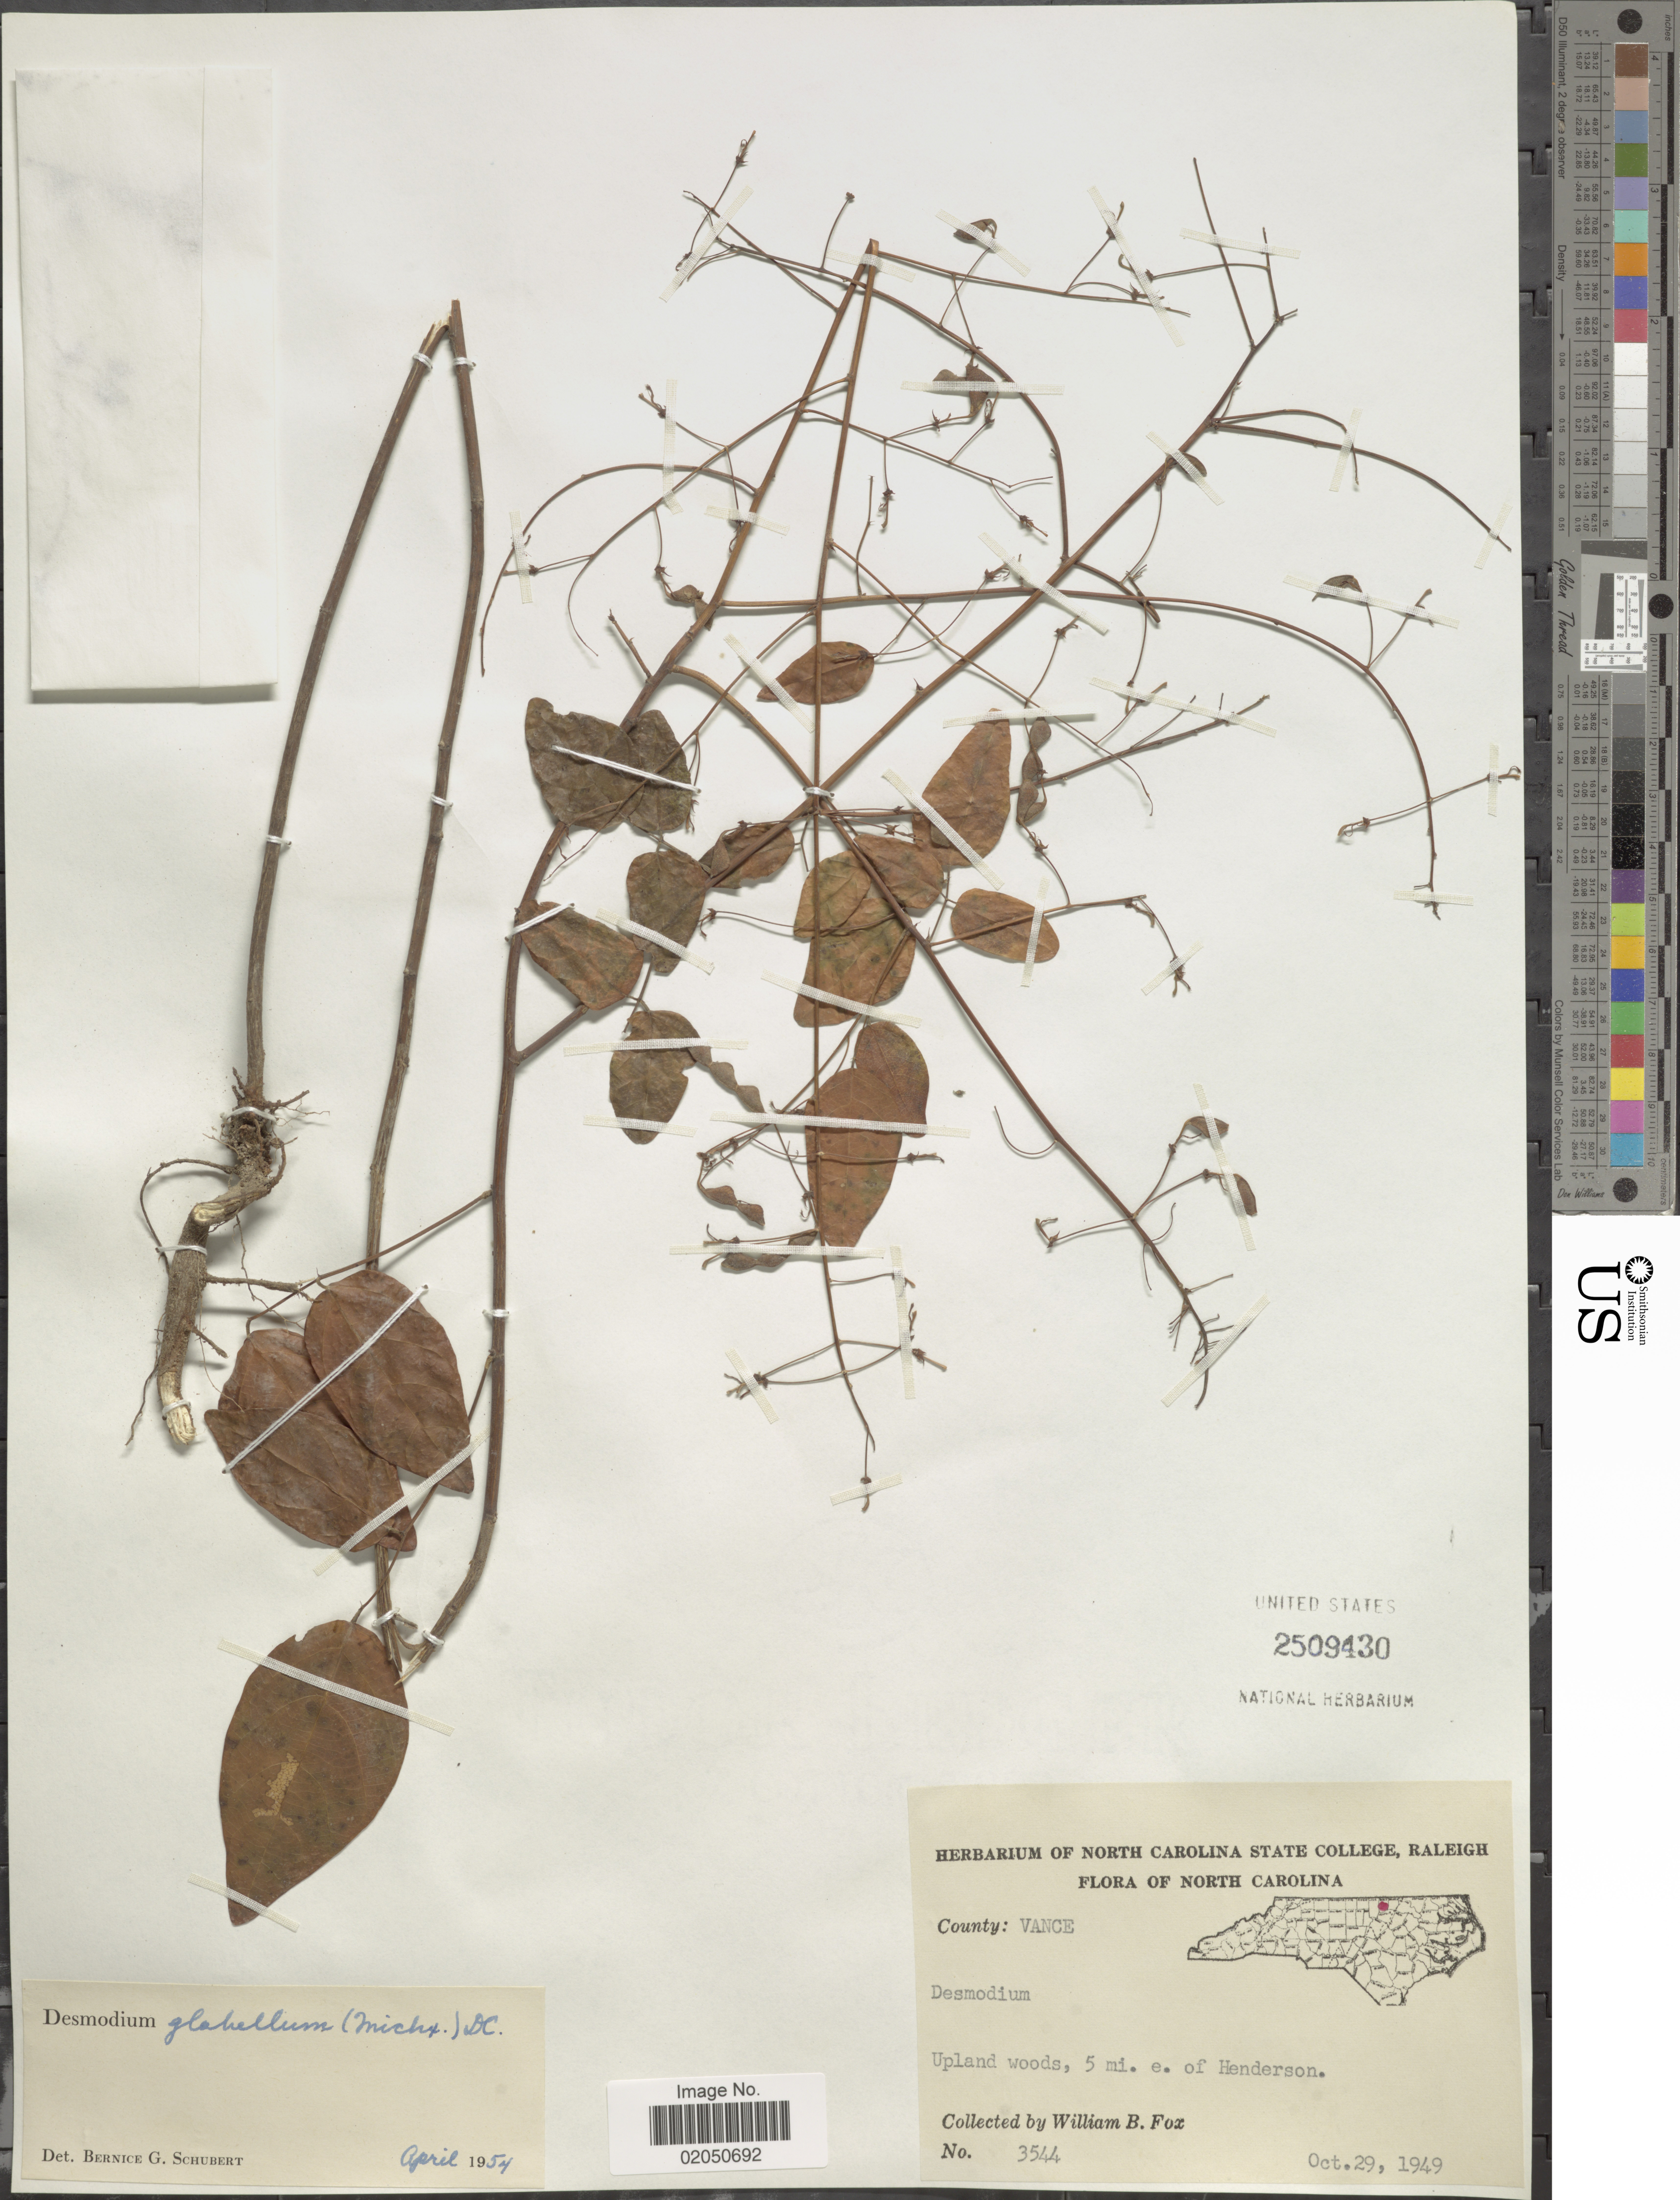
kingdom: Plantae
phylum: Tracheophyta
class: Magnoliopsida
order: Fabales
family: Fabaceae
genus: Desmodium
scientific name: Desmodium glabellum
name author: (Michx.) DC.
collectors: W. B. Fox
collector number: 3544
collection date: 1949-10-29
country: United States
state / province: North Carolina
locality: County: Vance, 5 mi. e. of Henderson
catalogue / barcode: US 2509430